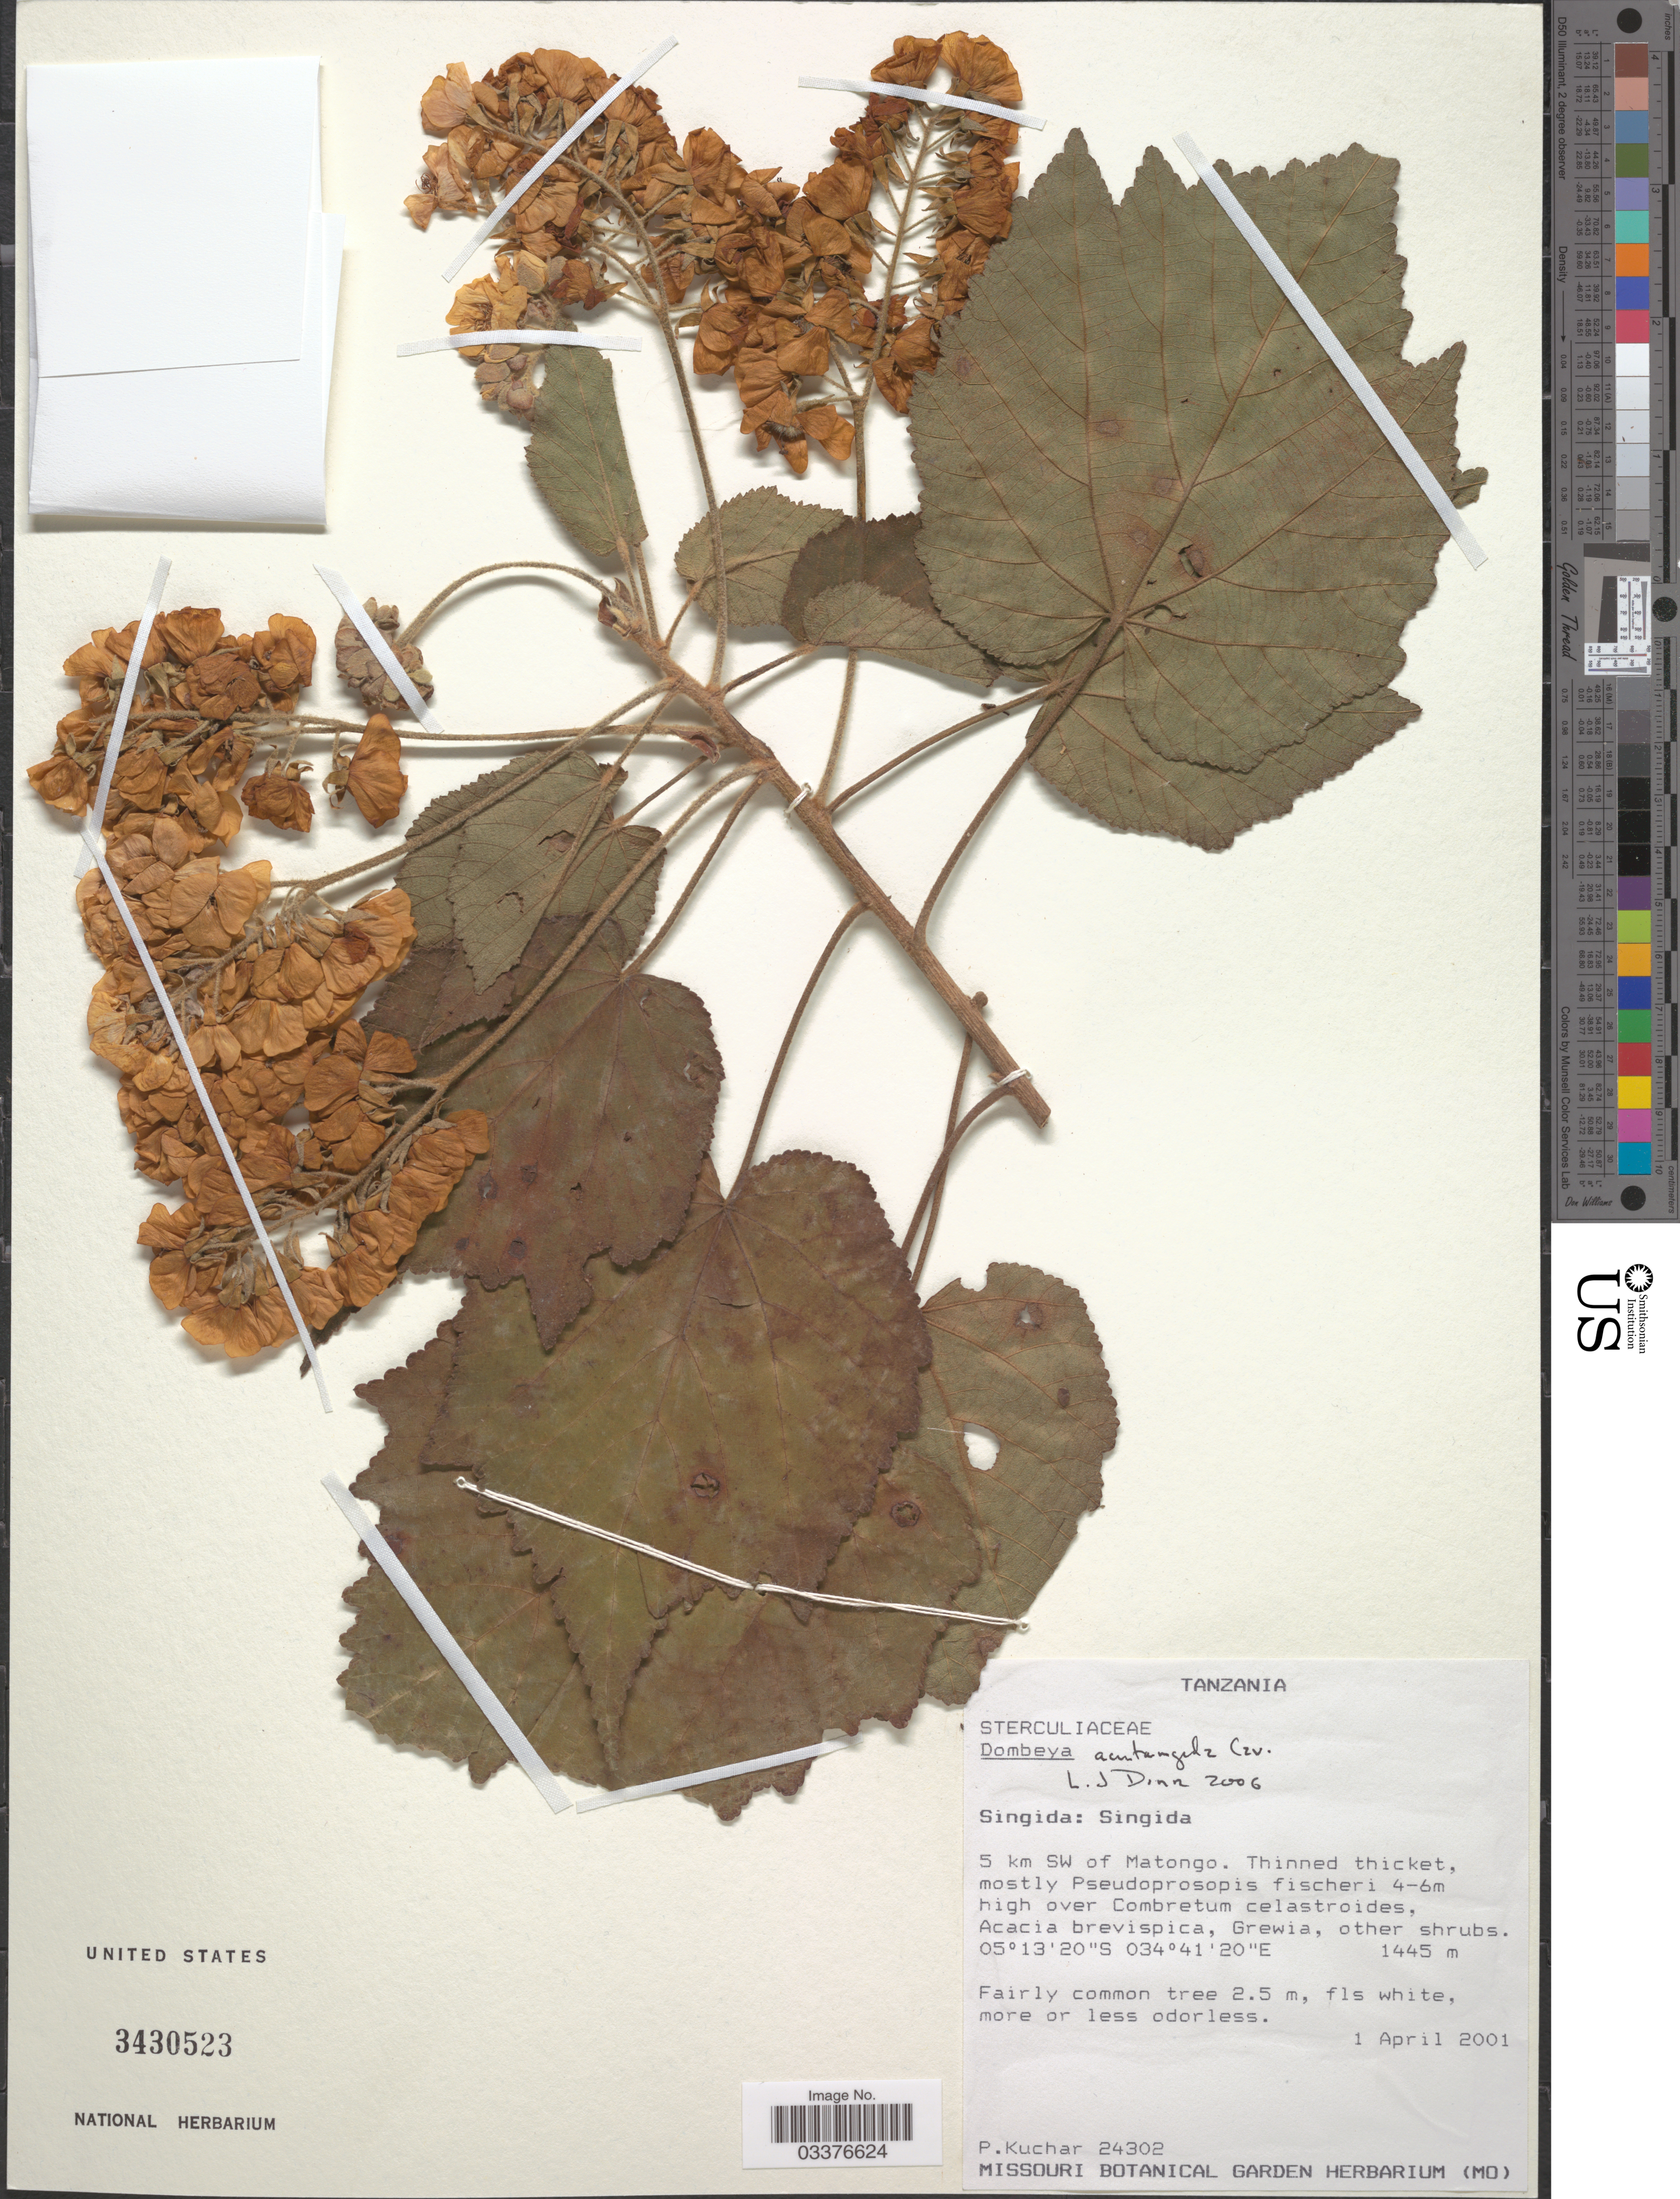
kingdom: Plantae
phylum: Tracheophyta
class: Magnoliopsida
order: Malvales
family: Malvaceae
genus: Dombeya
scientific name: Dombeya cincinnata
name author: K. Schum.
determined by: Jourdain-Fievet, L.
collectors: P. Kuchar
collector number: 24302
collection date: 2001-04-01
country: Tanzania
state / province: Singida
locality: Singida. 5 km SW of Matongo.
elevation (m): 1445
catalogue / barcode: US 3430523